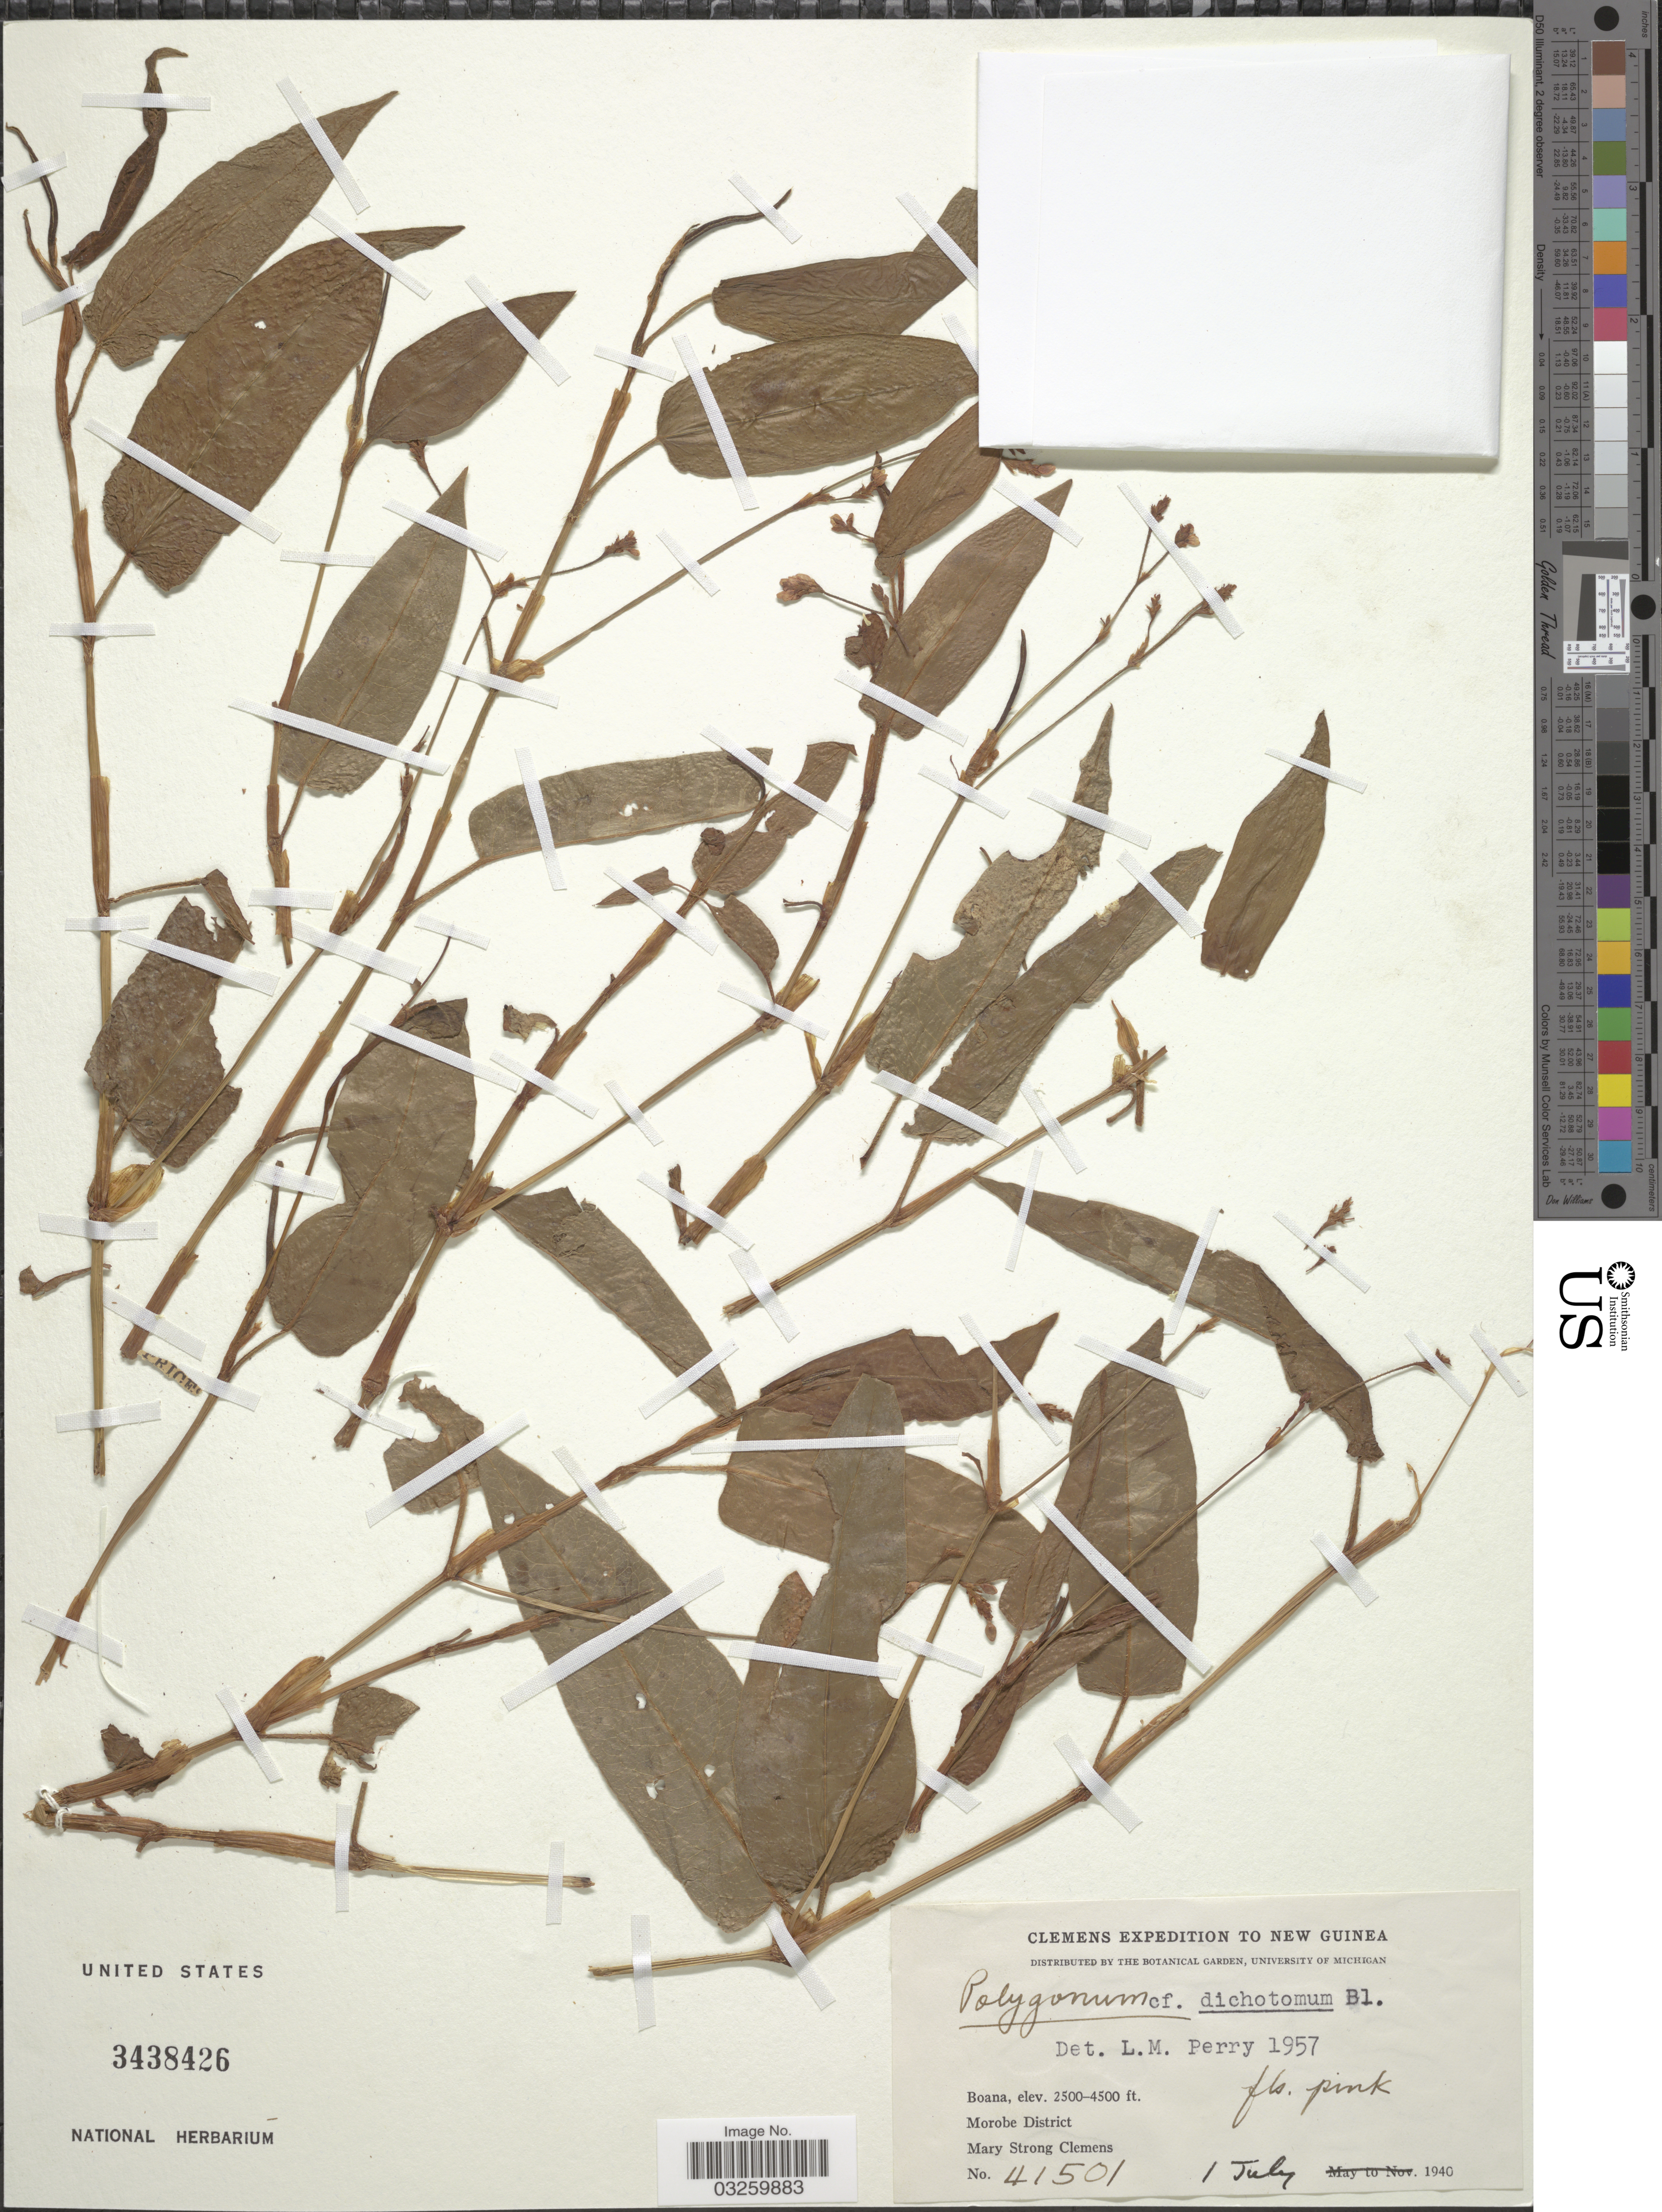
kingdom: Plantae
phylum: Tracheophyta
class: Magnoliopsida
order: Caryophyllales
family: Polygonaceae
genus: Persicaria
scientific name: Persicaria dichotoma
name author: (Blume) Masam.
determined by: Wagner, W. L., (BOT), Smithsonian Institution - National Museum of Natural History (UNITED STATES)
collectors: M. S. Clemens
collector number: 41501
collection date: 1940-07-01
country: Papua New Guinea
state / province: Morobe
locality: New Guinea. Boana. Morobe District.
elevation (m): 762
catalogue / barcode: US 3438426